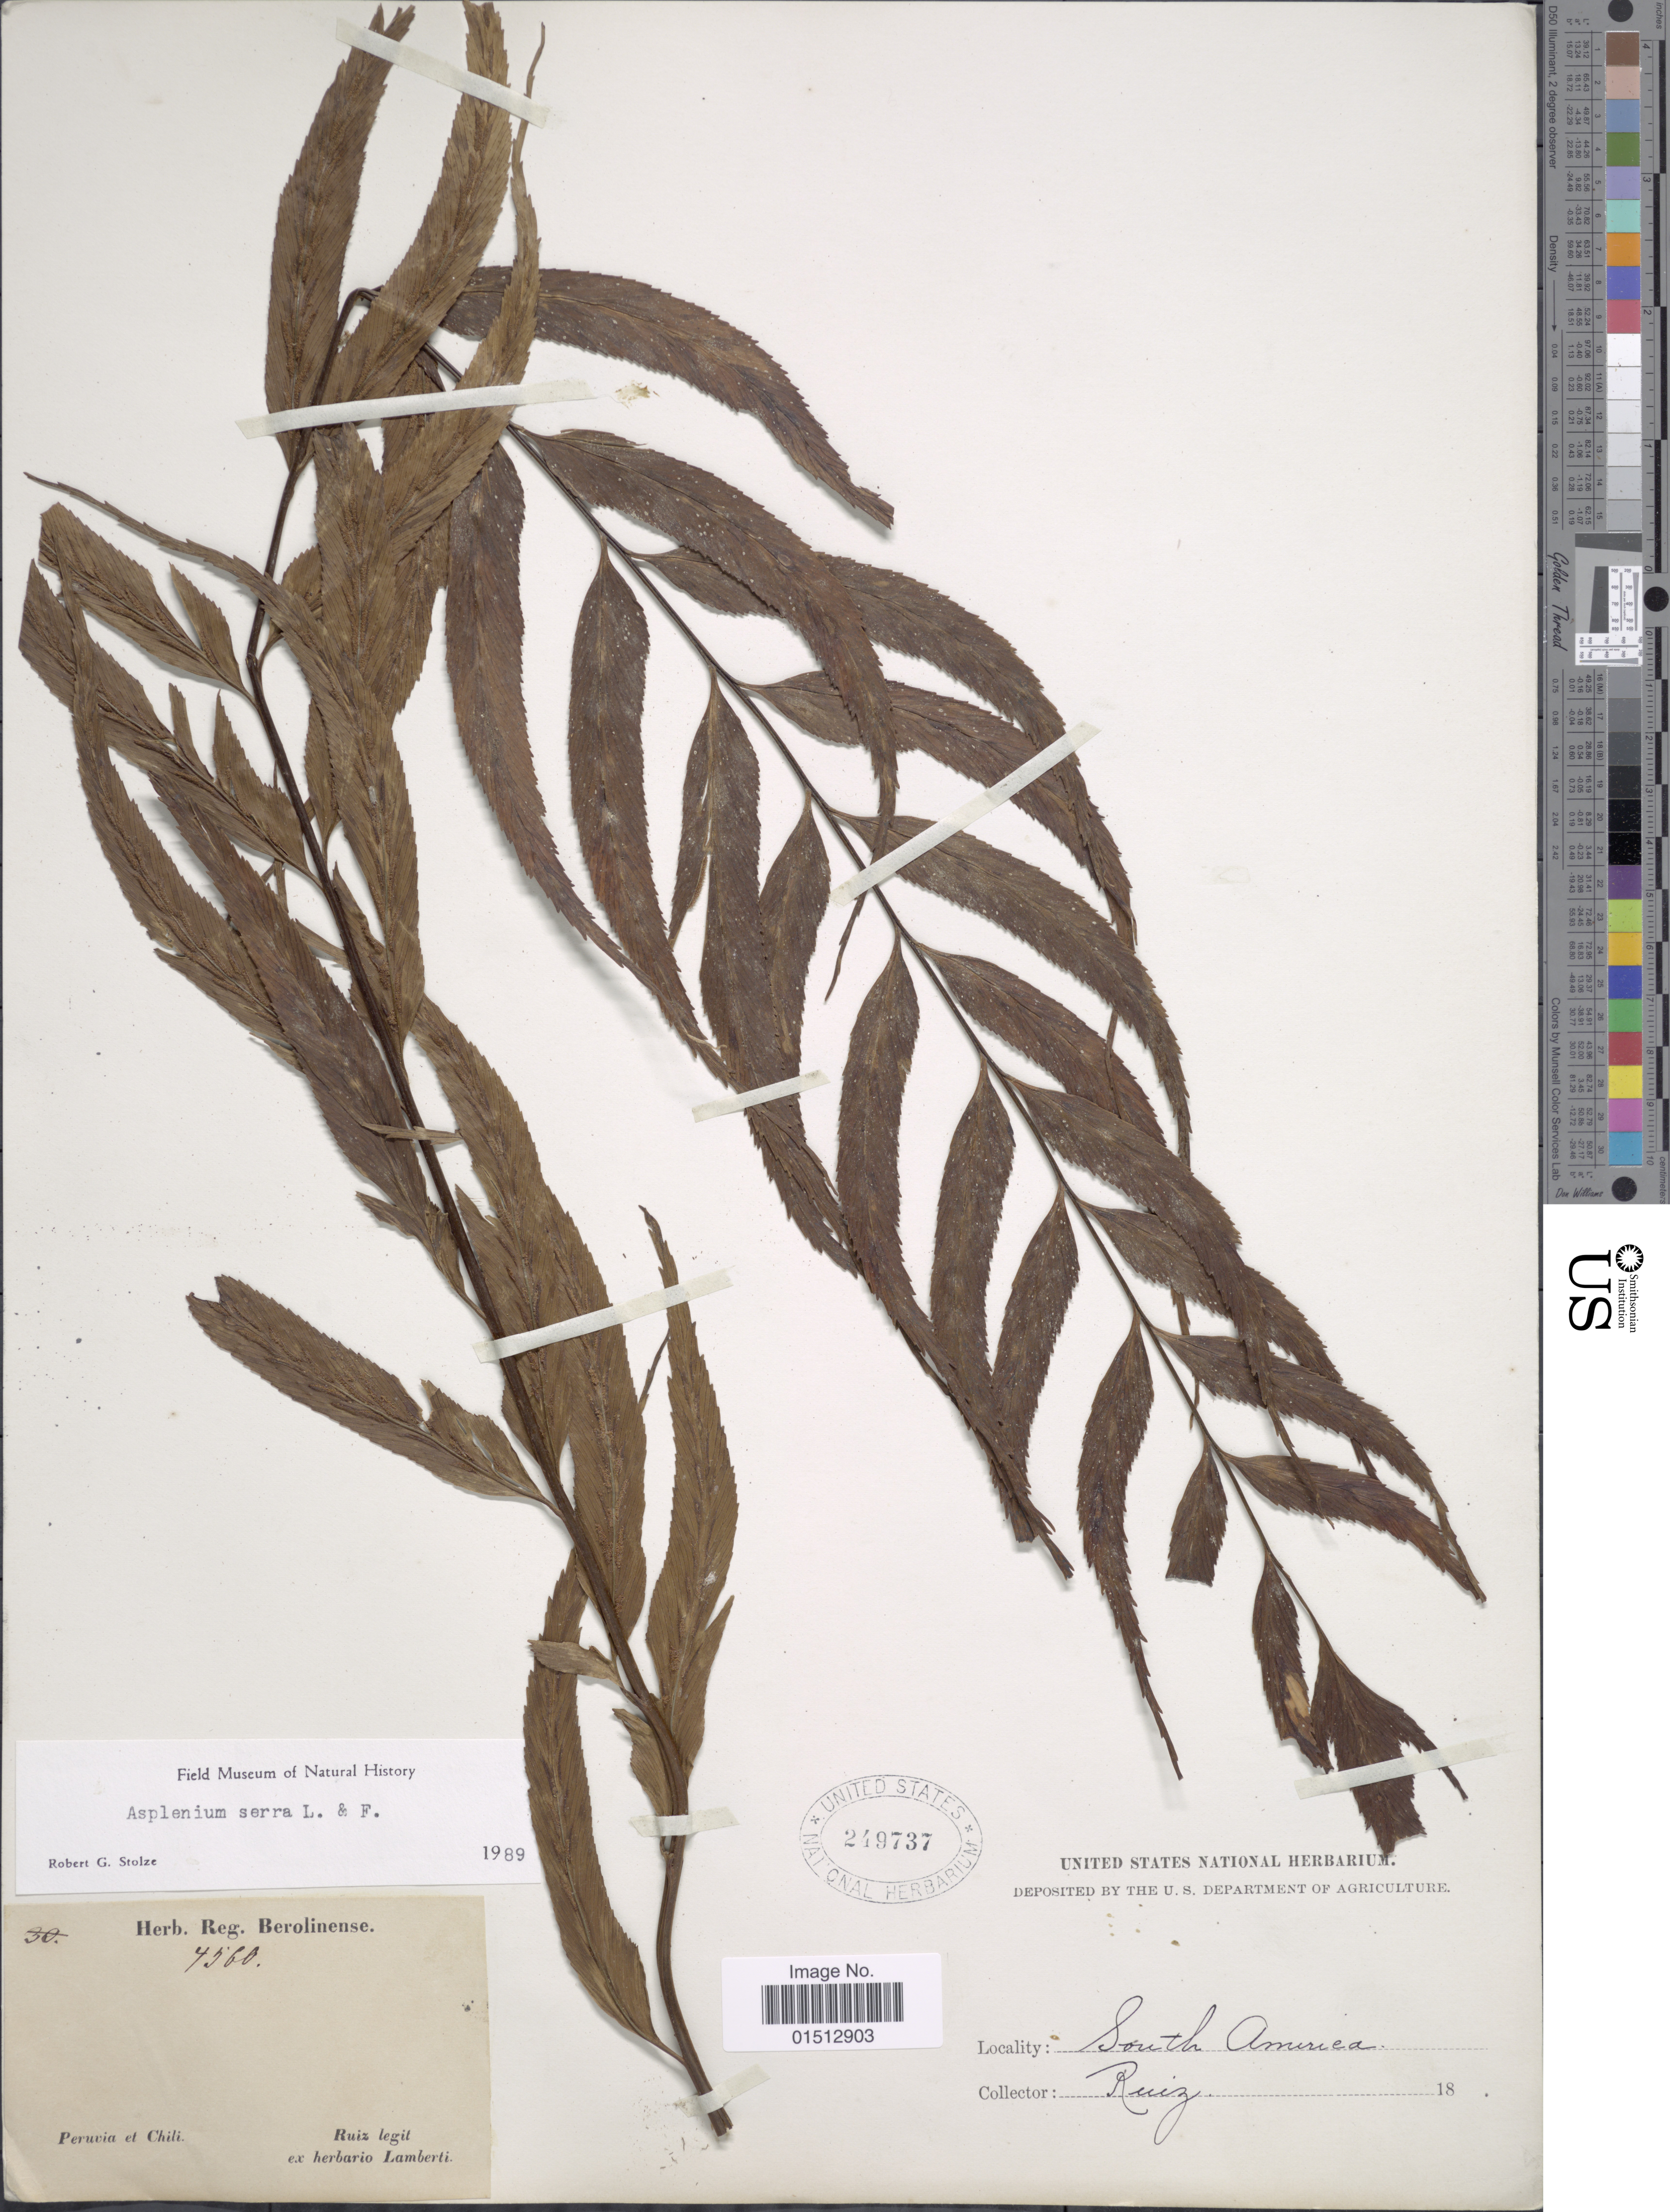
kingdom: Plantae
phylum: Tracheophyta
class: Polypodiopsida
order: Polypodiales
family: Aspleniaceae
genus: Asplenium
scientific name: Asplenium serra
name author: Langsd. & Fisch.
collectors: Ruiz, --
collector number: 4560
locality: Peruvia et Chili, South America.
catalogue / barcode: US 249737